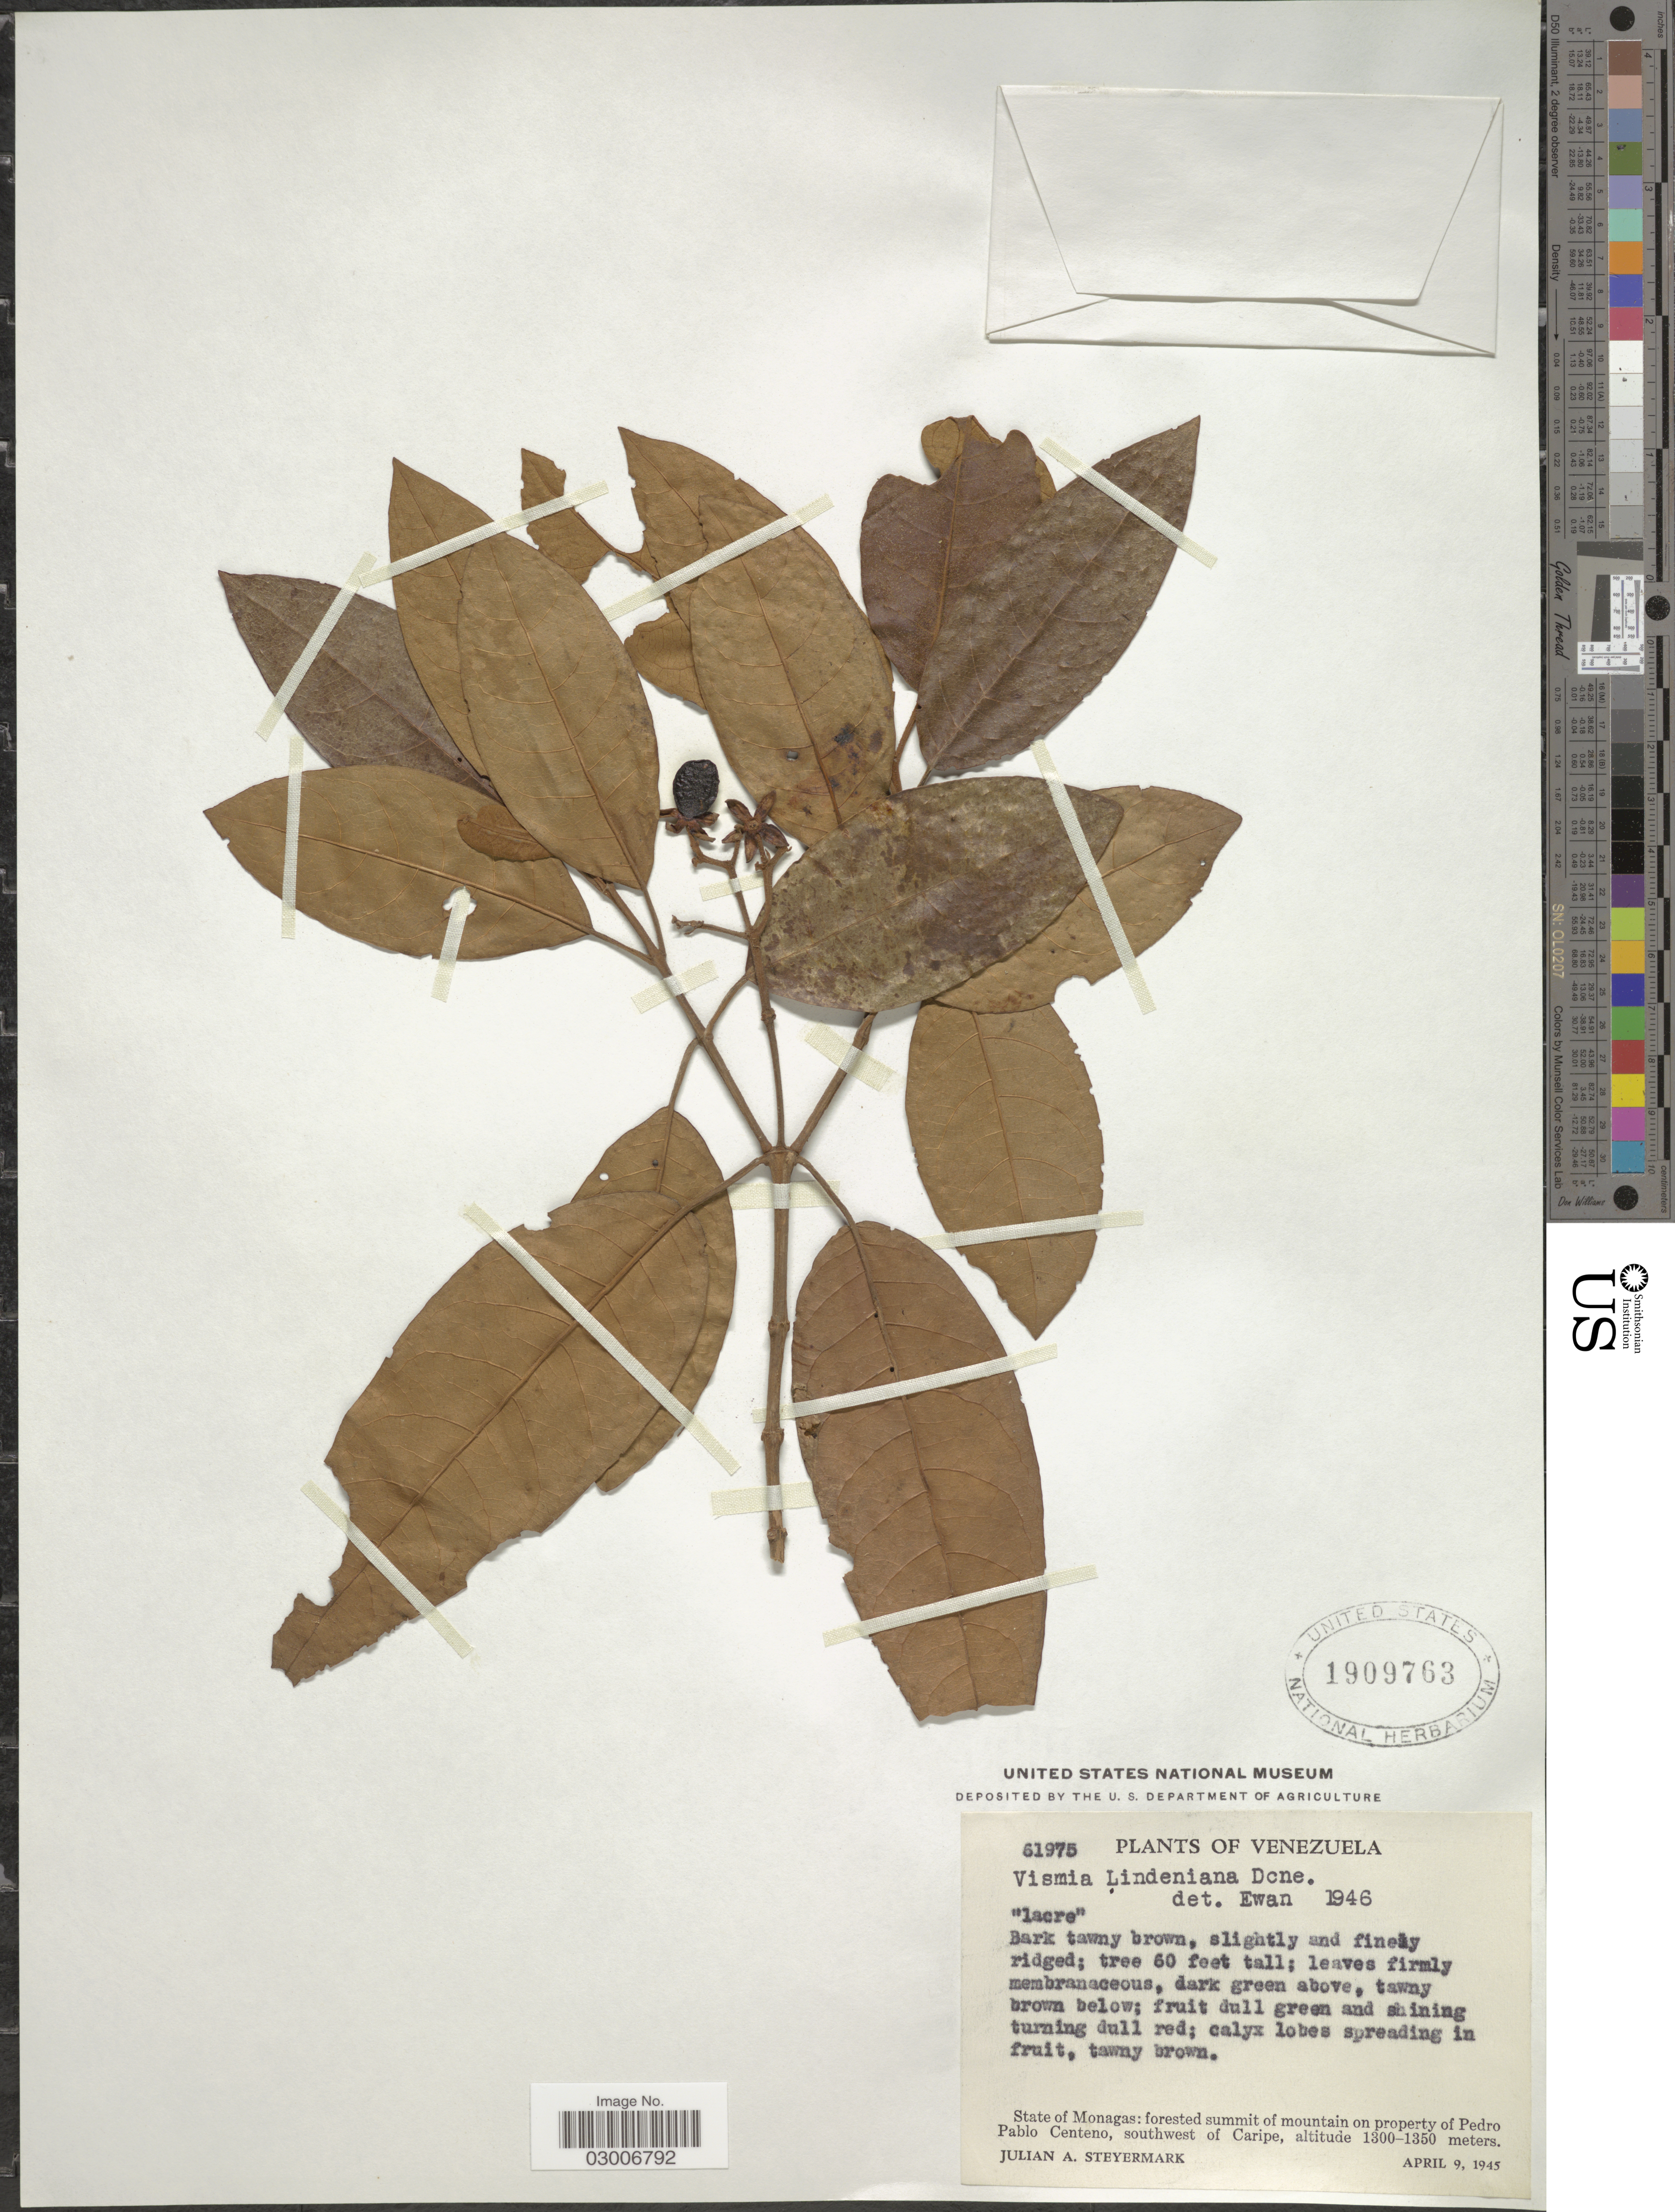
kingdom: Plantae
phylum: Tracheophyta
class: Magnoliopsida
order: Malpighiales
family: Hypericaceae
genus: Vismia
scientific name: Vismia lindeniana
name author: Decne.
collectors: J. Steyermark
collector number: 61975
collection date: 1945-04-09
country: Venezuela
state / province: Monagas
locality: Forested summit of mountain on property of Pedro Pablo Centeno, southwest of Caripe.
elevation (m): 1300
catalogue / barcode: US 1909763